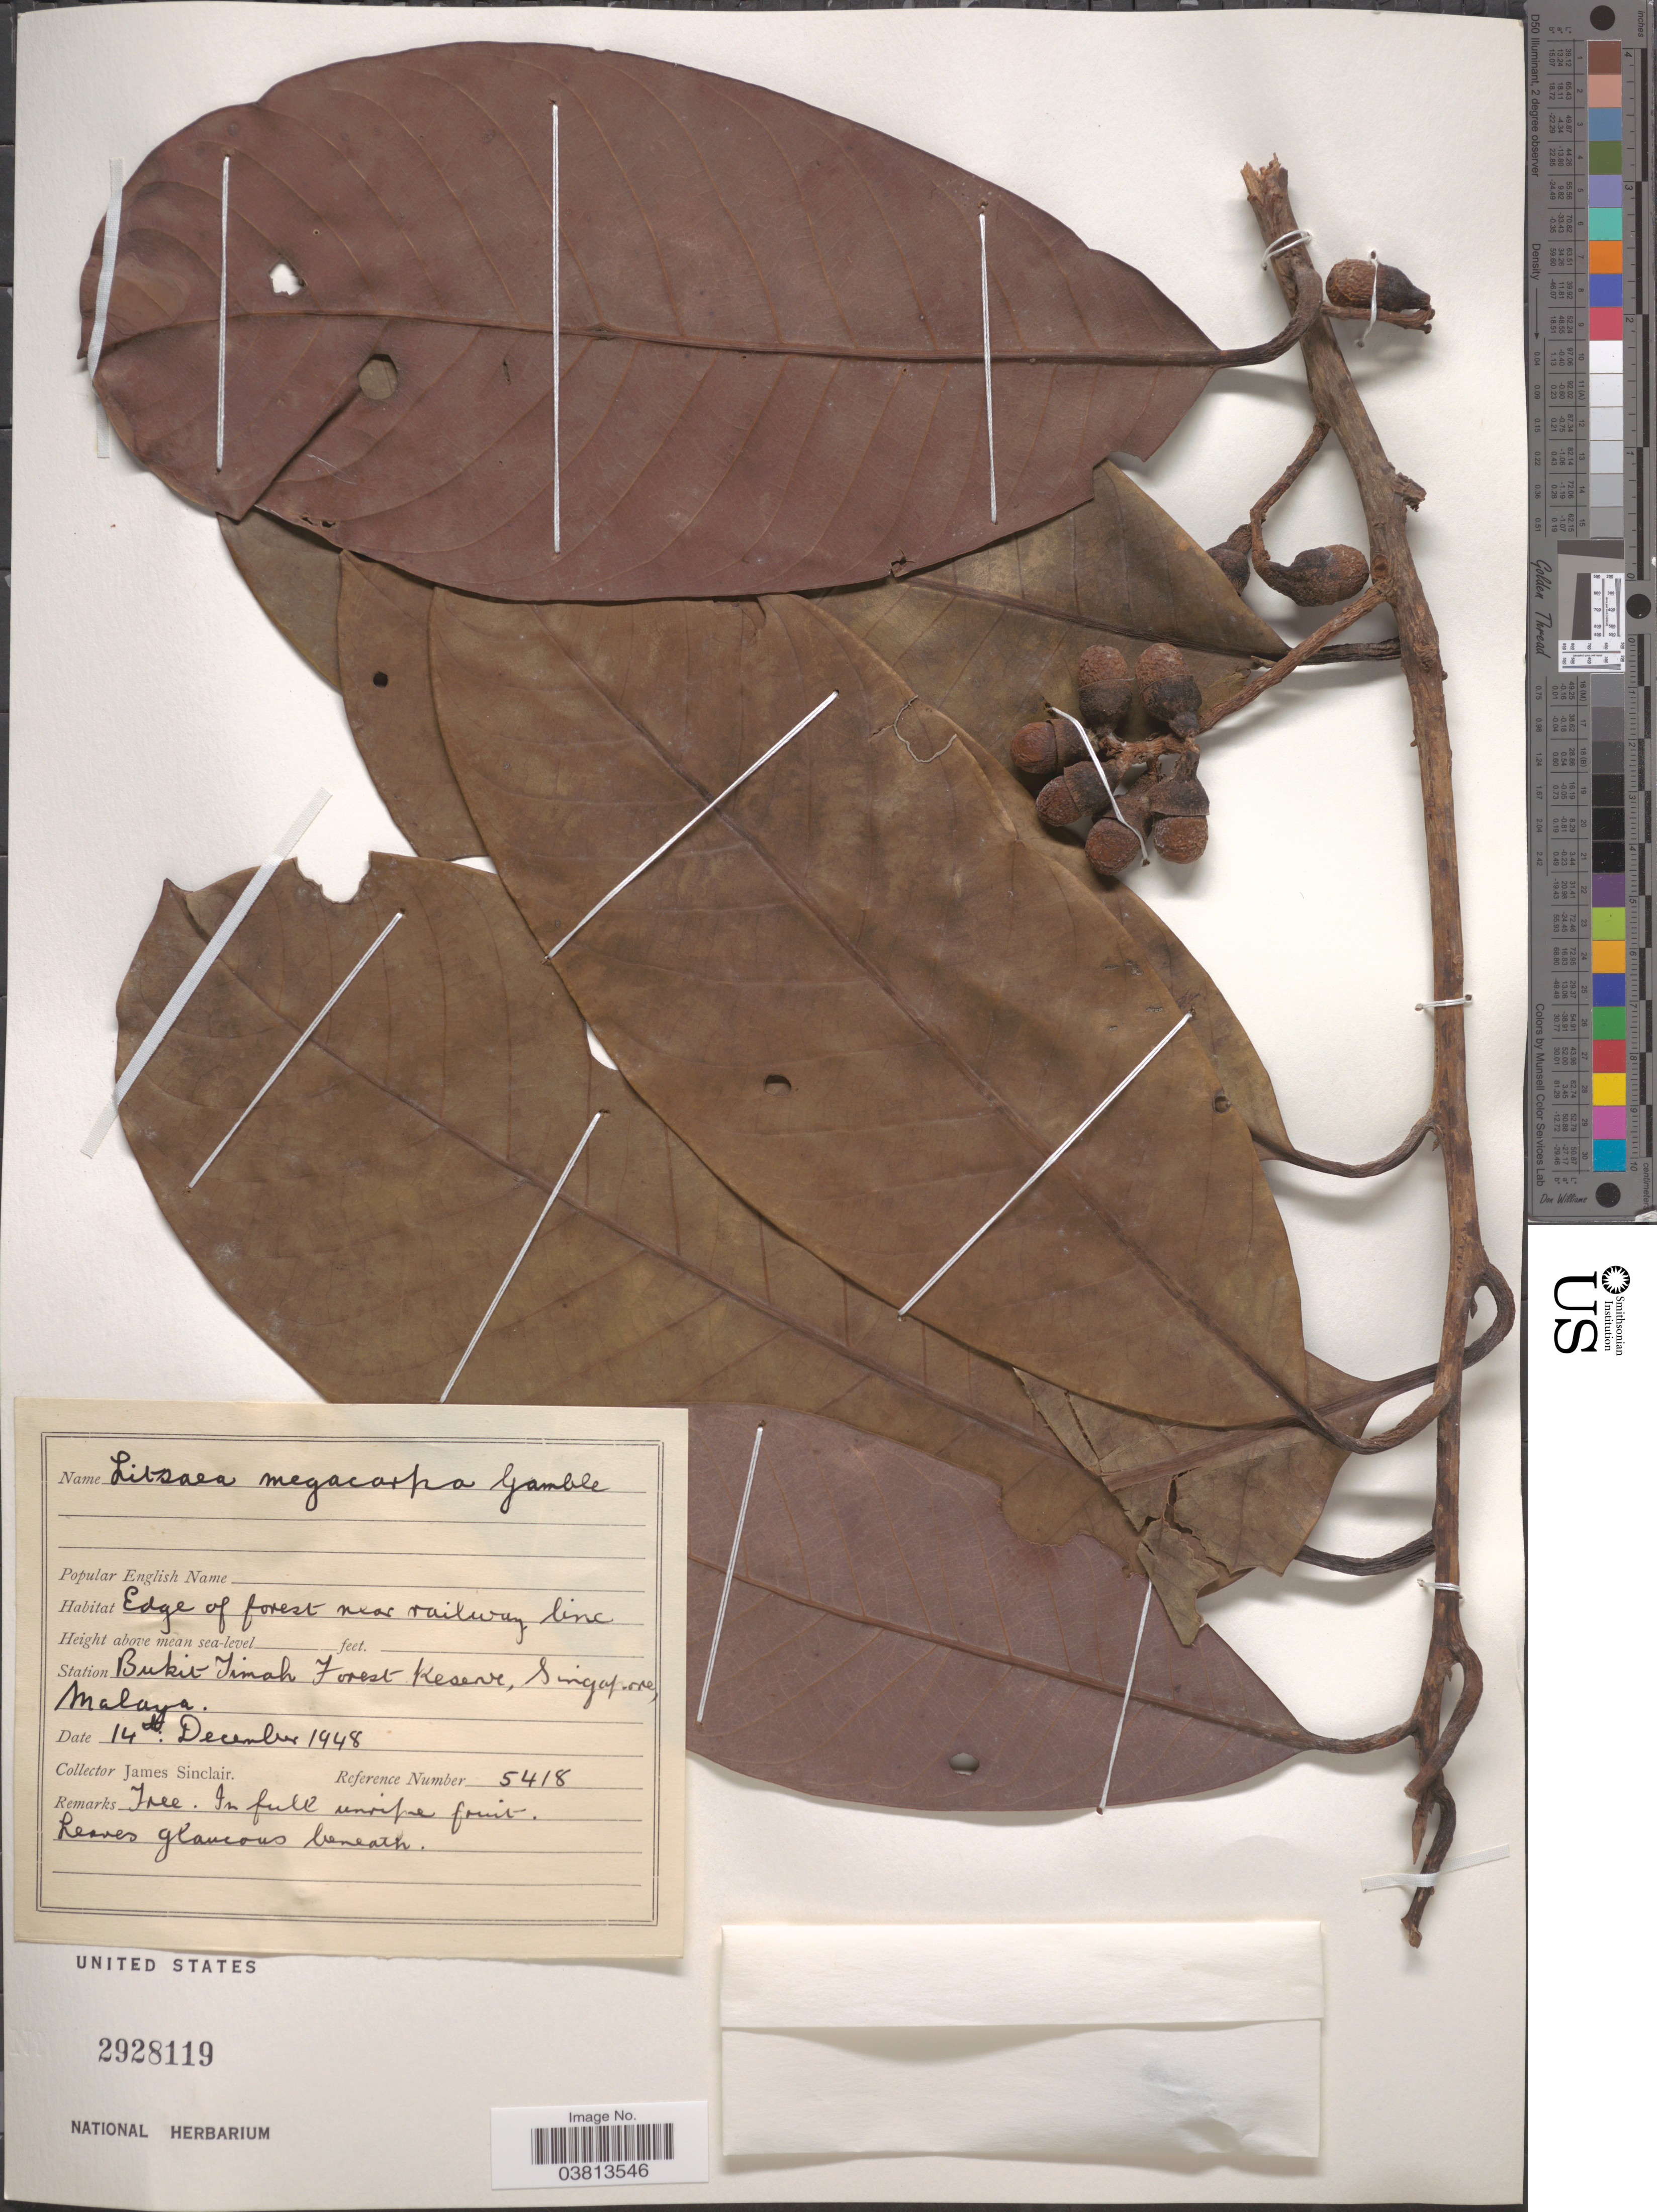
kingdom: Plantae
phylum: Tracheophyta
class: Magnoliopsida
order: Laurales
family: Lauraceae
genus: Litsea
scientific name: Litsea megacarpa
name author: Gamble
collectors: J. Sinclair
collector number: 5418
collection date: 1948-12-14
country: Singapore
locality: Edge of forest near railway line. Station Bukit Timah Forest Reserve, Malaya.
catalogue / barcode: US 2928119